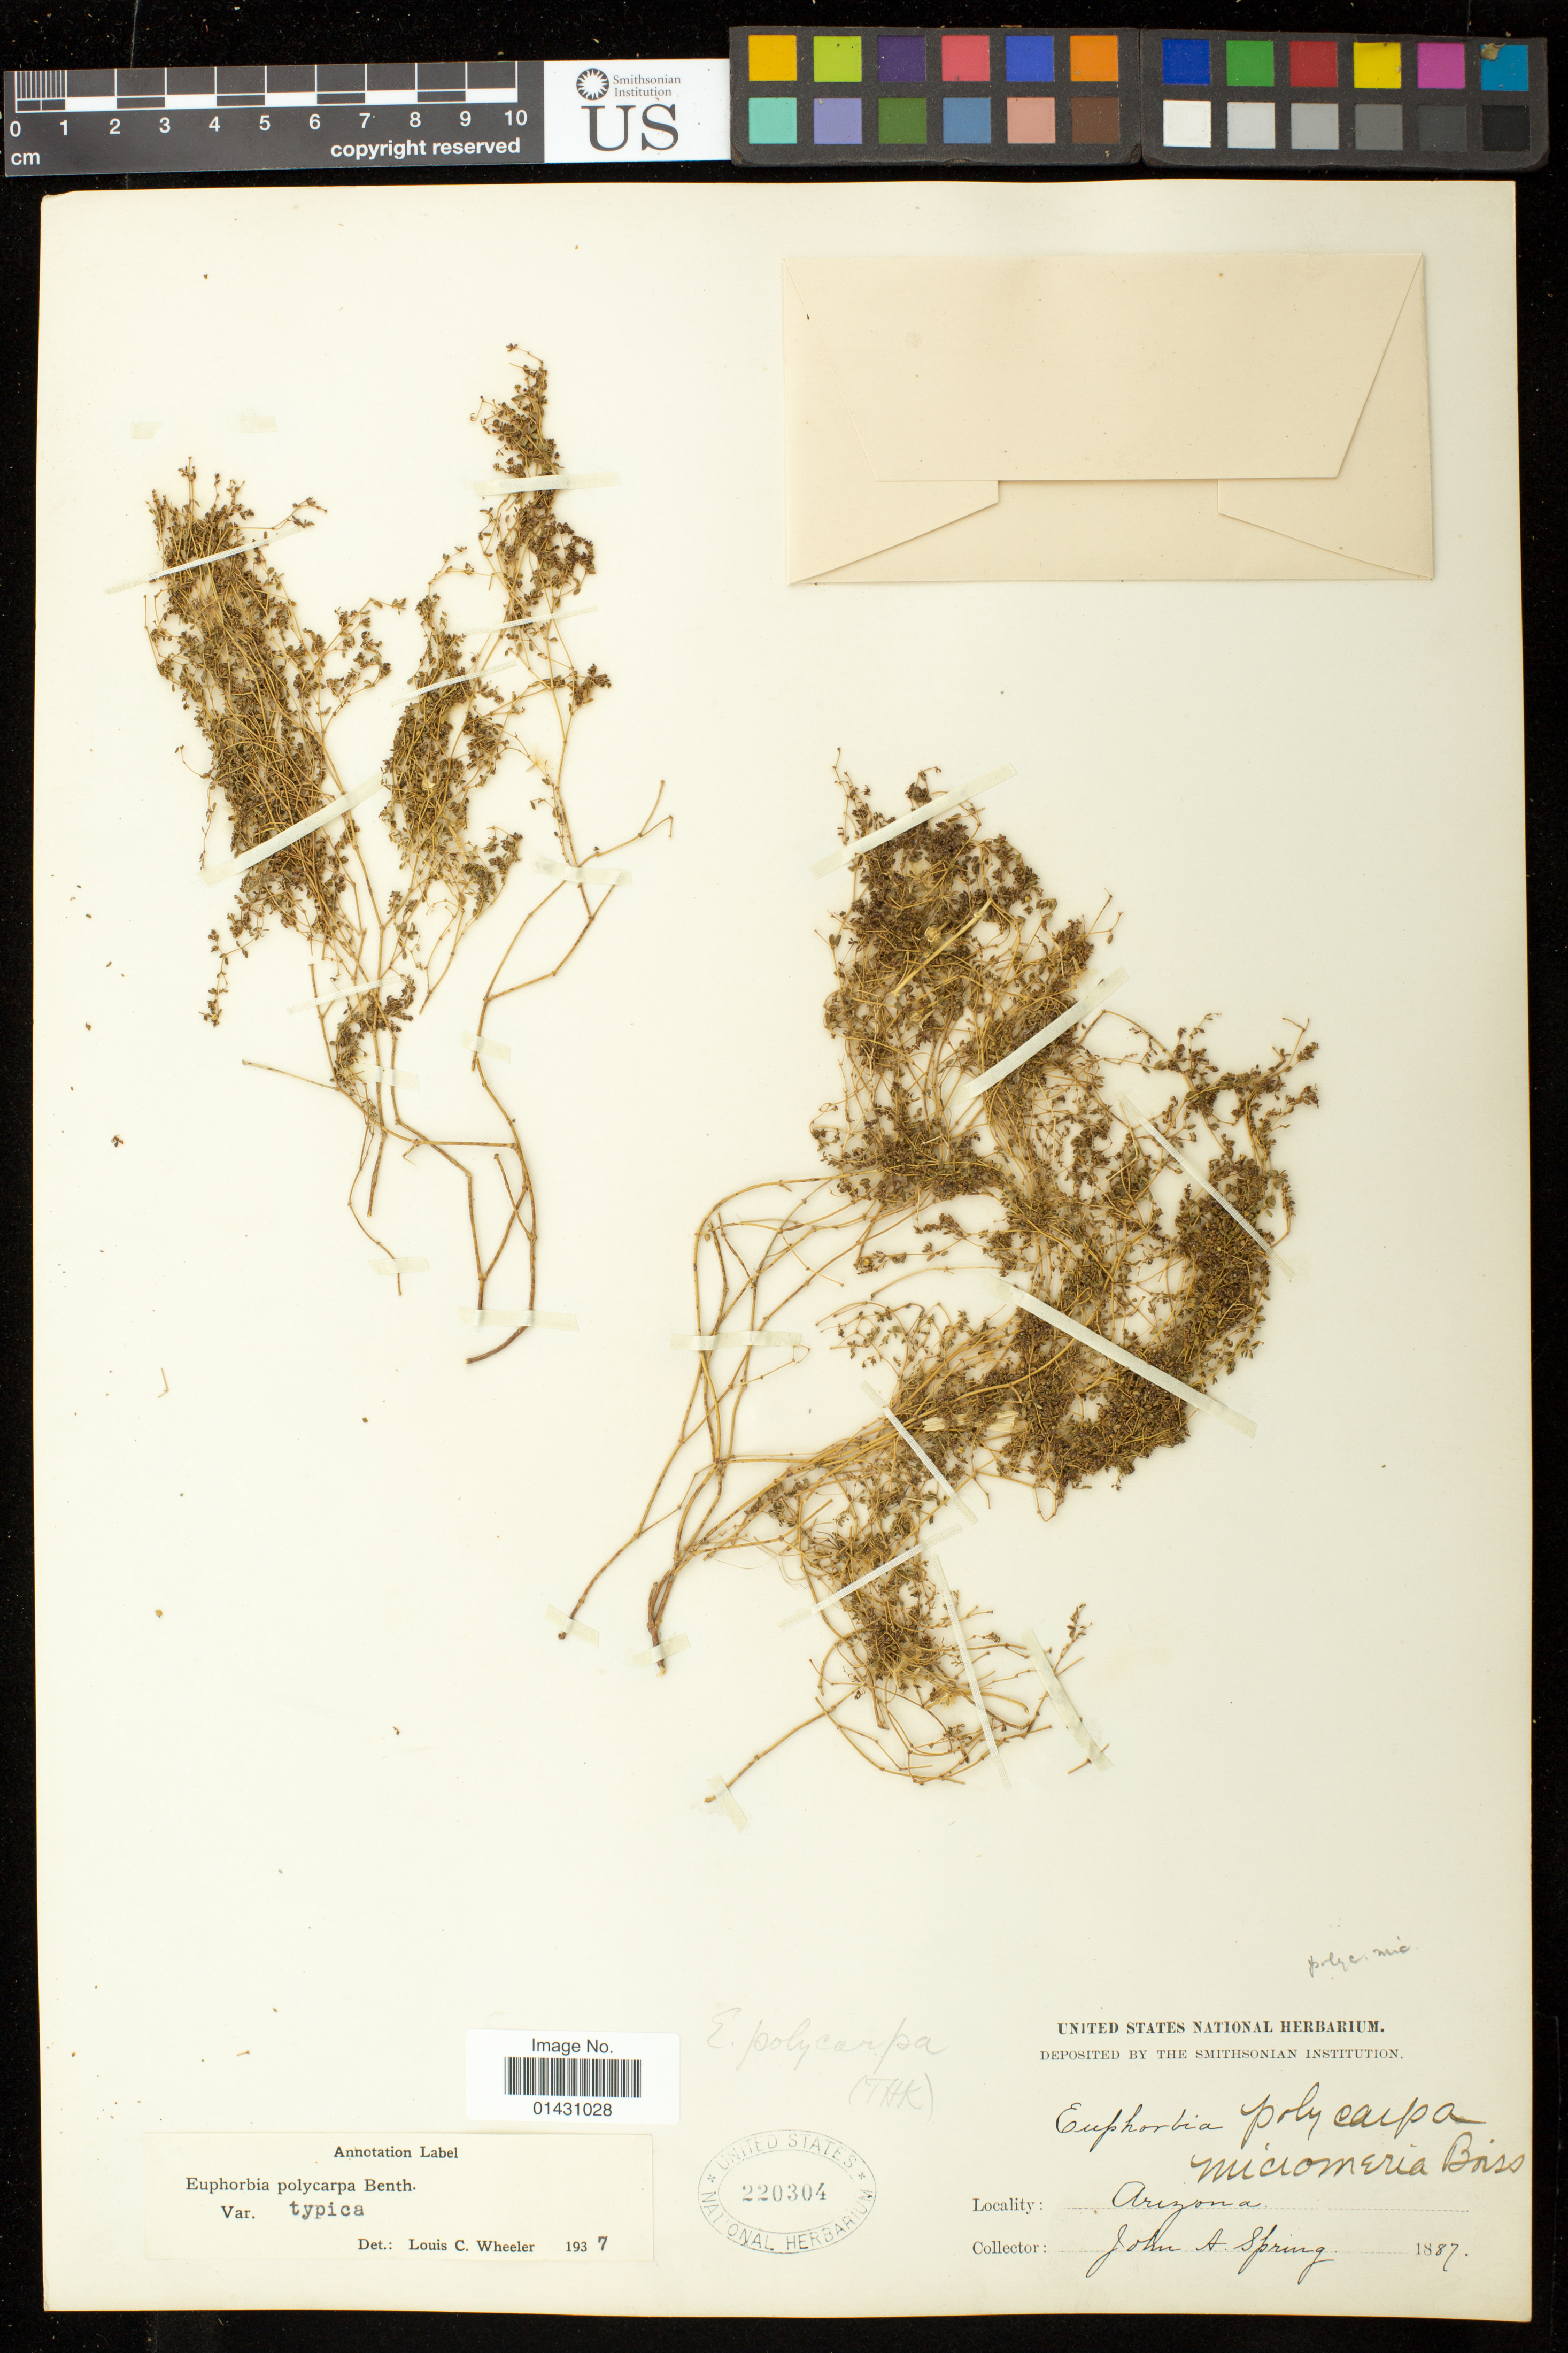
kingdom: Plantae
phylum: Tracheophyta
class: Magnoliopsida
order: Malpighiales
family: Euphorbiaceae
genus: Euphorbia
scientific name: Euphorbia polycarpa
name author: Benth.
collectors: J. Spring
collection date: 1887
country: United States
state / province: Arizona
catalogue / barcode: US 220304